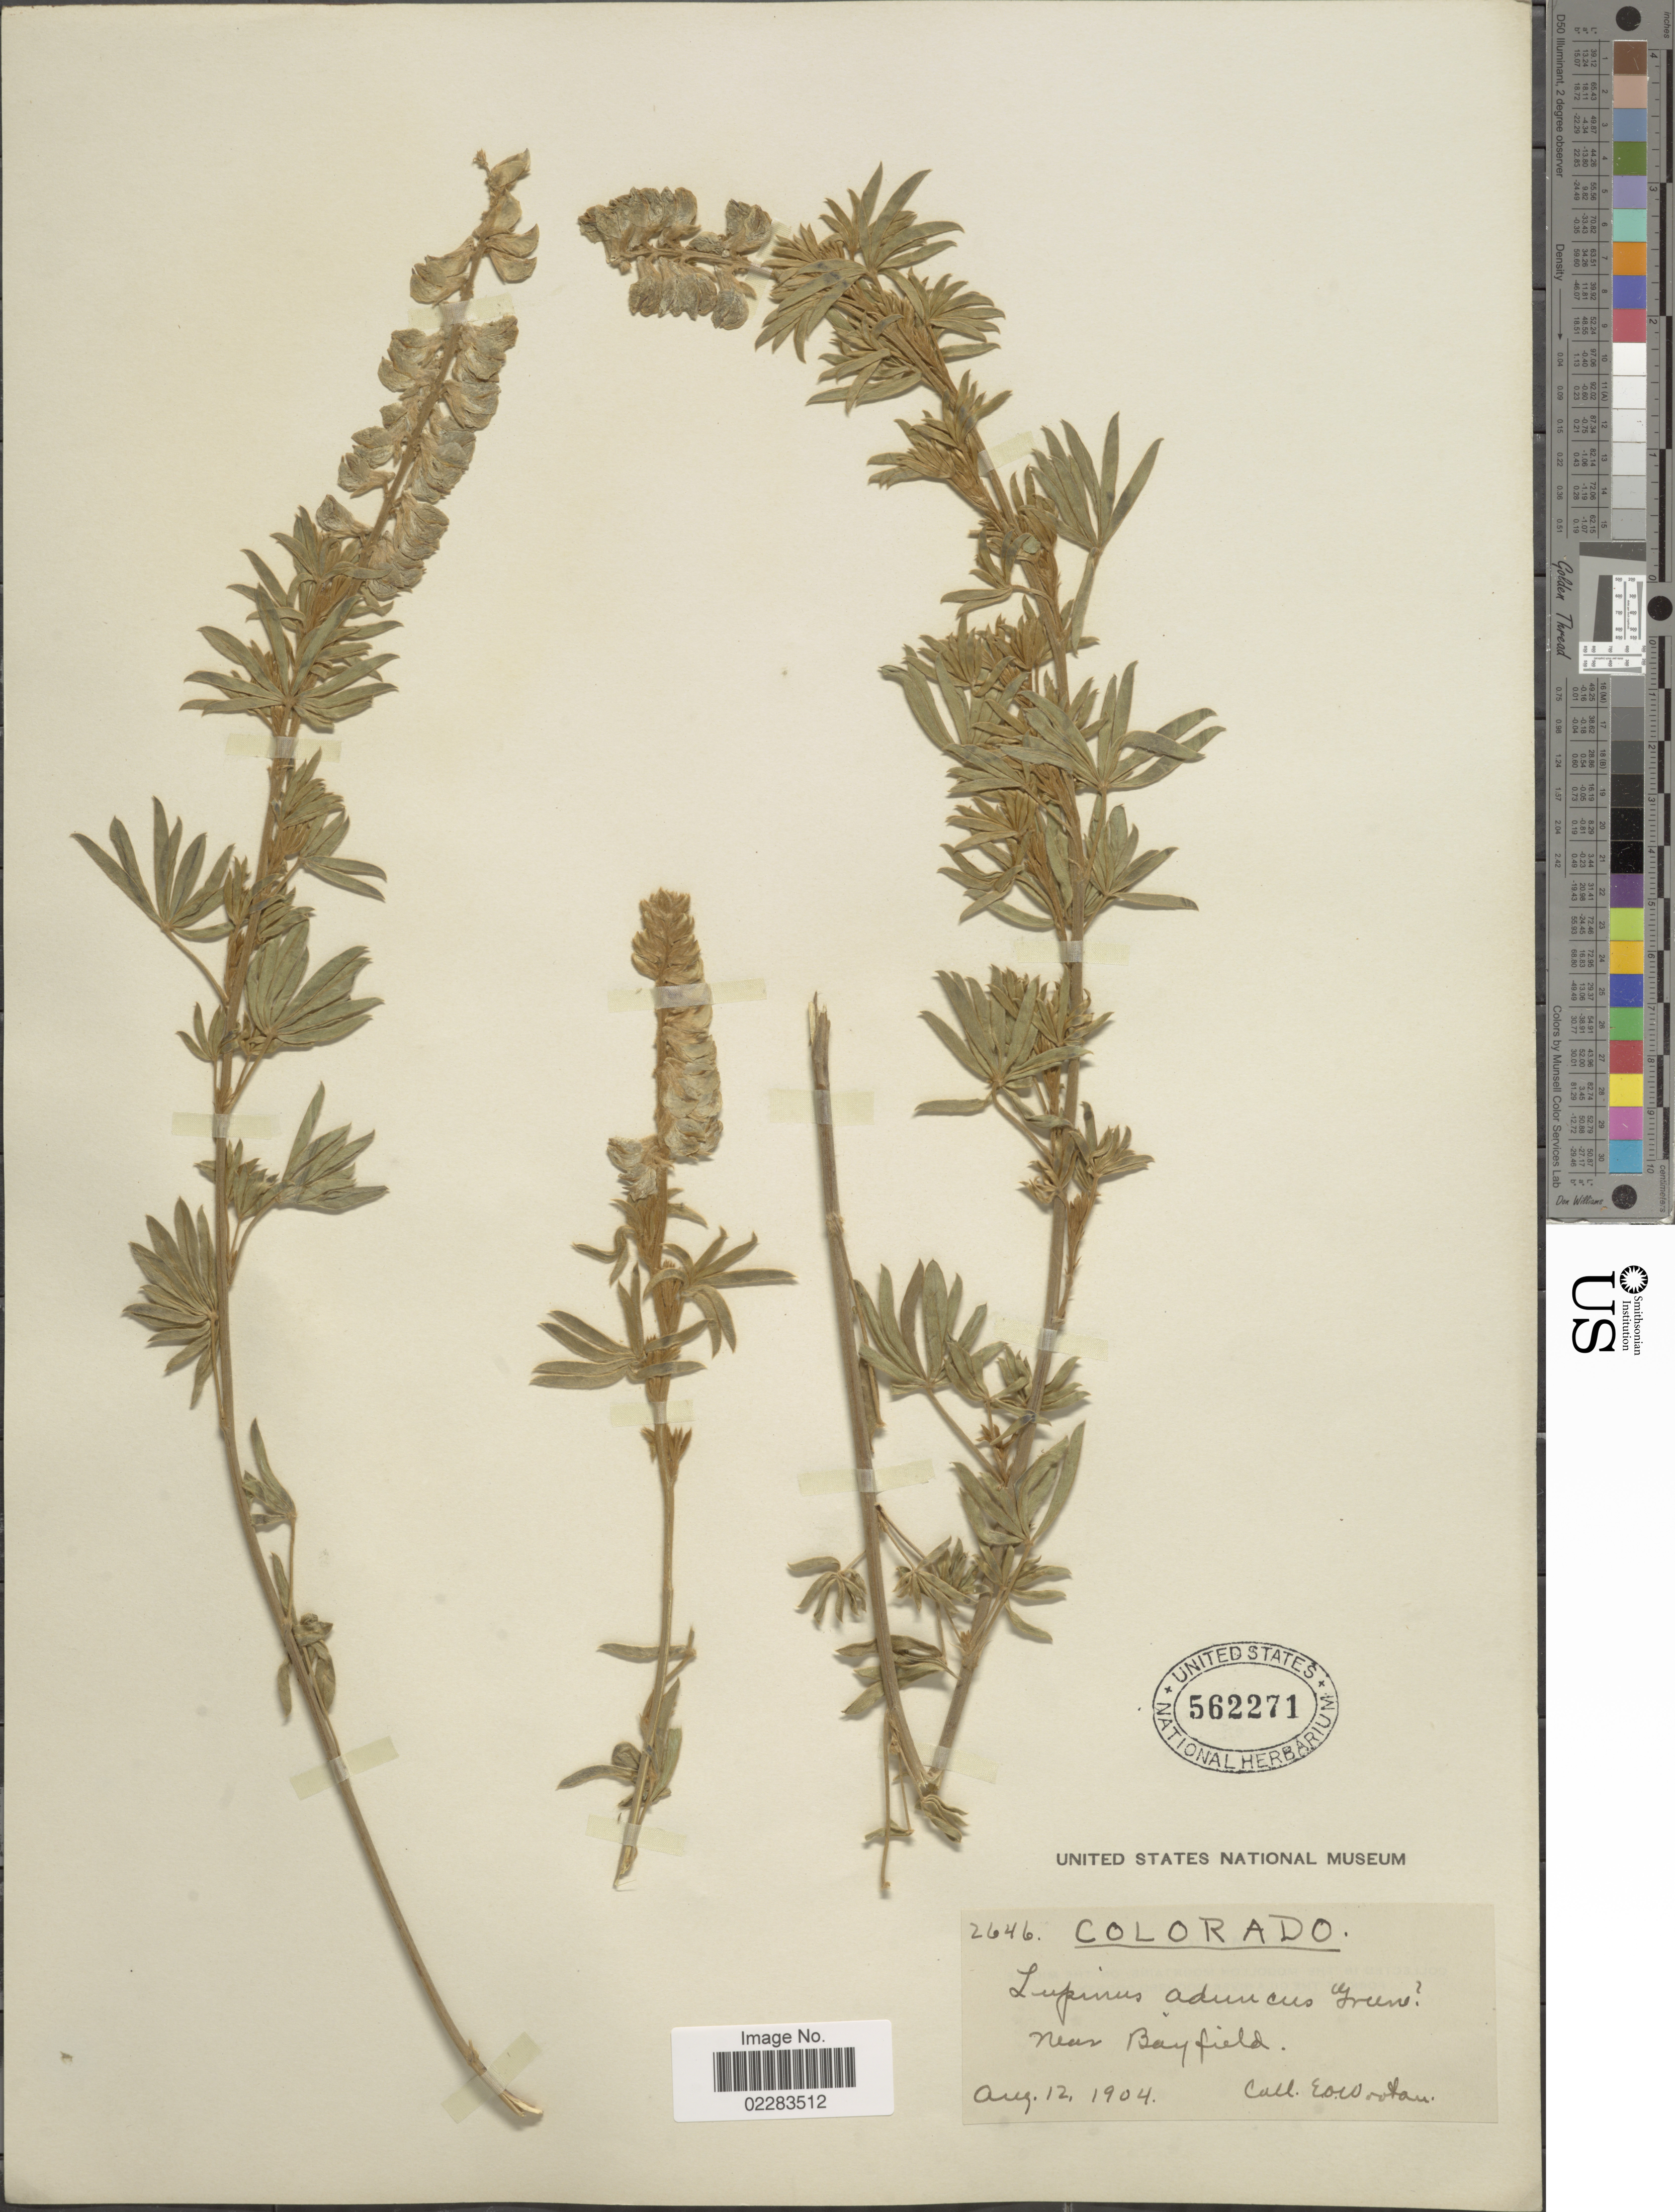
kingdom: Plantae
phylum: Tracheophyta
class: Magnoliopsida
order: Fabales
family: Fabaceae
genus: Lupinus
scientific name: Lupinus aduncus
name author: Greene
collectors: E. O. Wooton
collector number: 2646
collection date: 1904-08-12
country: United States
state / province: Colorado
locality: NearBbayfield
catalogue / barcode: US 562271